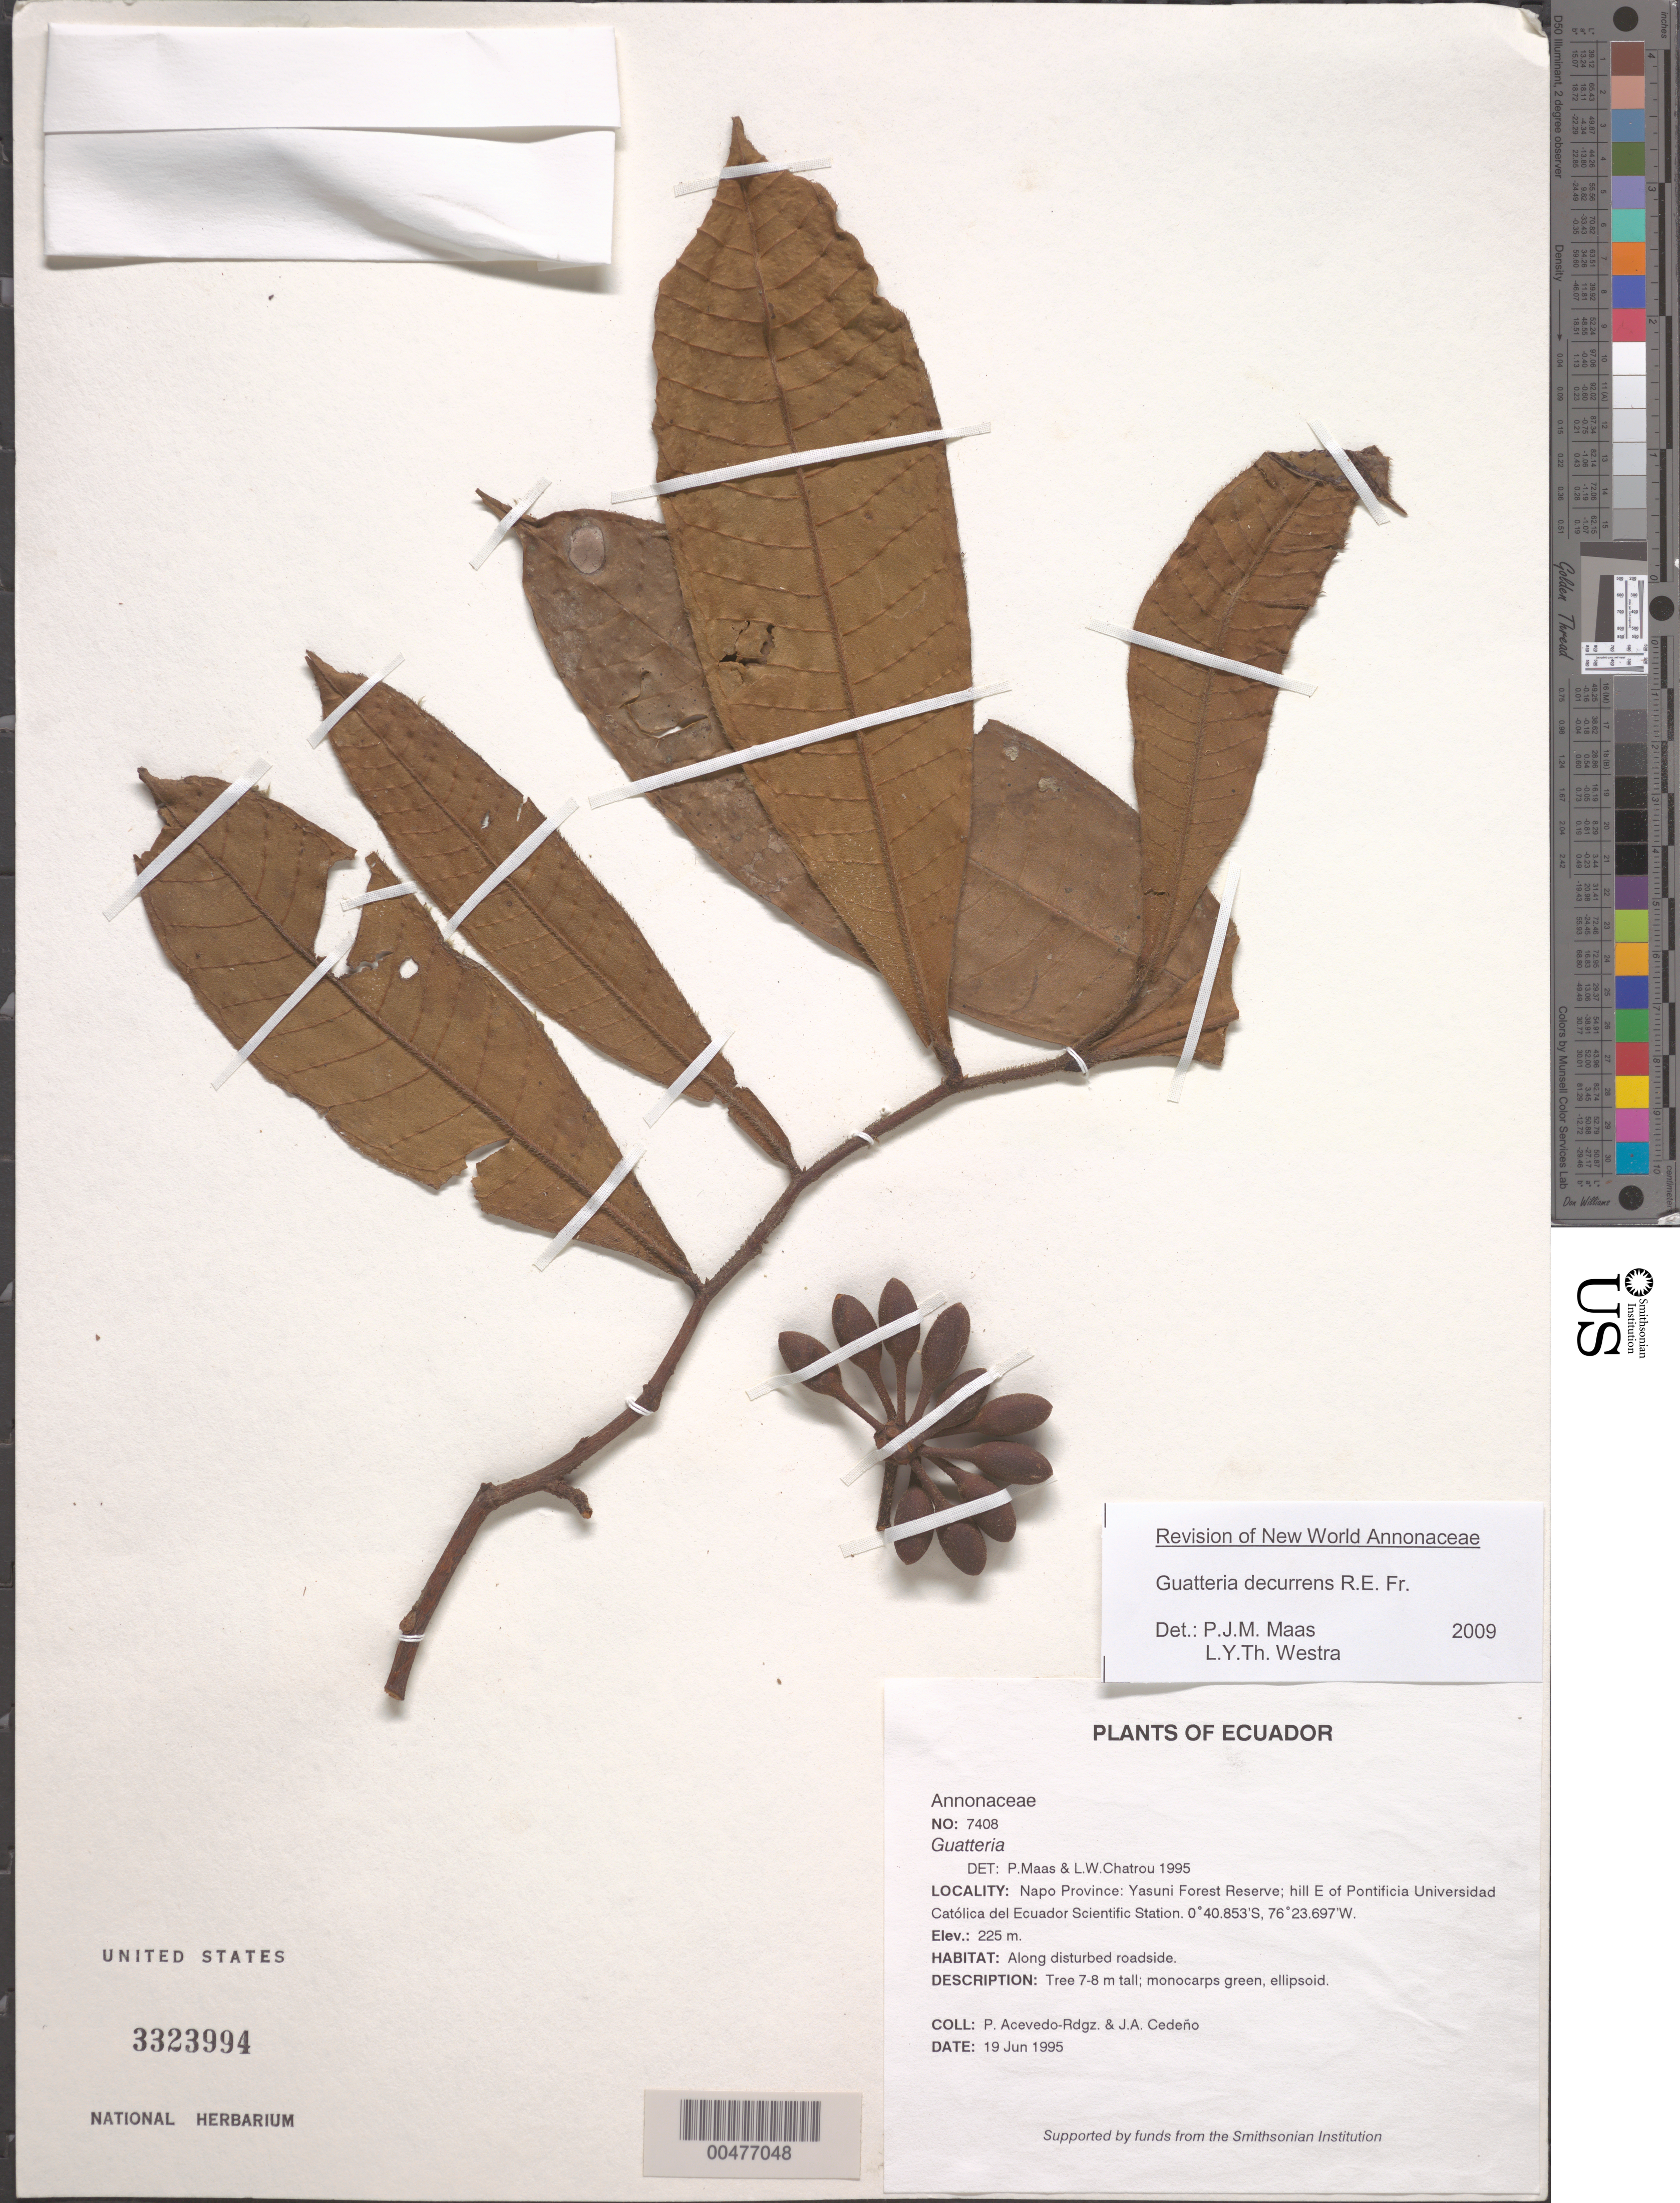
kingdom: Plantae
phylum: Tracheophyta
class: Magnoliopsida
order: Magnoliales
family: Annonaceae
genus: Guatteria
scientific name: Guatteria decurrens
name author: R.E. Fr.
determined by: Maas, P. J.; Westra, L. Y.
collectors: P. Acevedo-Rodr. & J. A. Cedeño M.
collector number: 7408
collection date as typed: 19 Jun 1995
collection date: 1995-06-19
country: Ecuador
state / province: Napo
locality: Napo Province: Yasuni Forest Reserve; hill E of Pontificia Universidad Católica del Ecuador Scientific Station.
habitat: Along disturbed roadside.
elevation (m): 225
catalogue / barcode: US 3323994